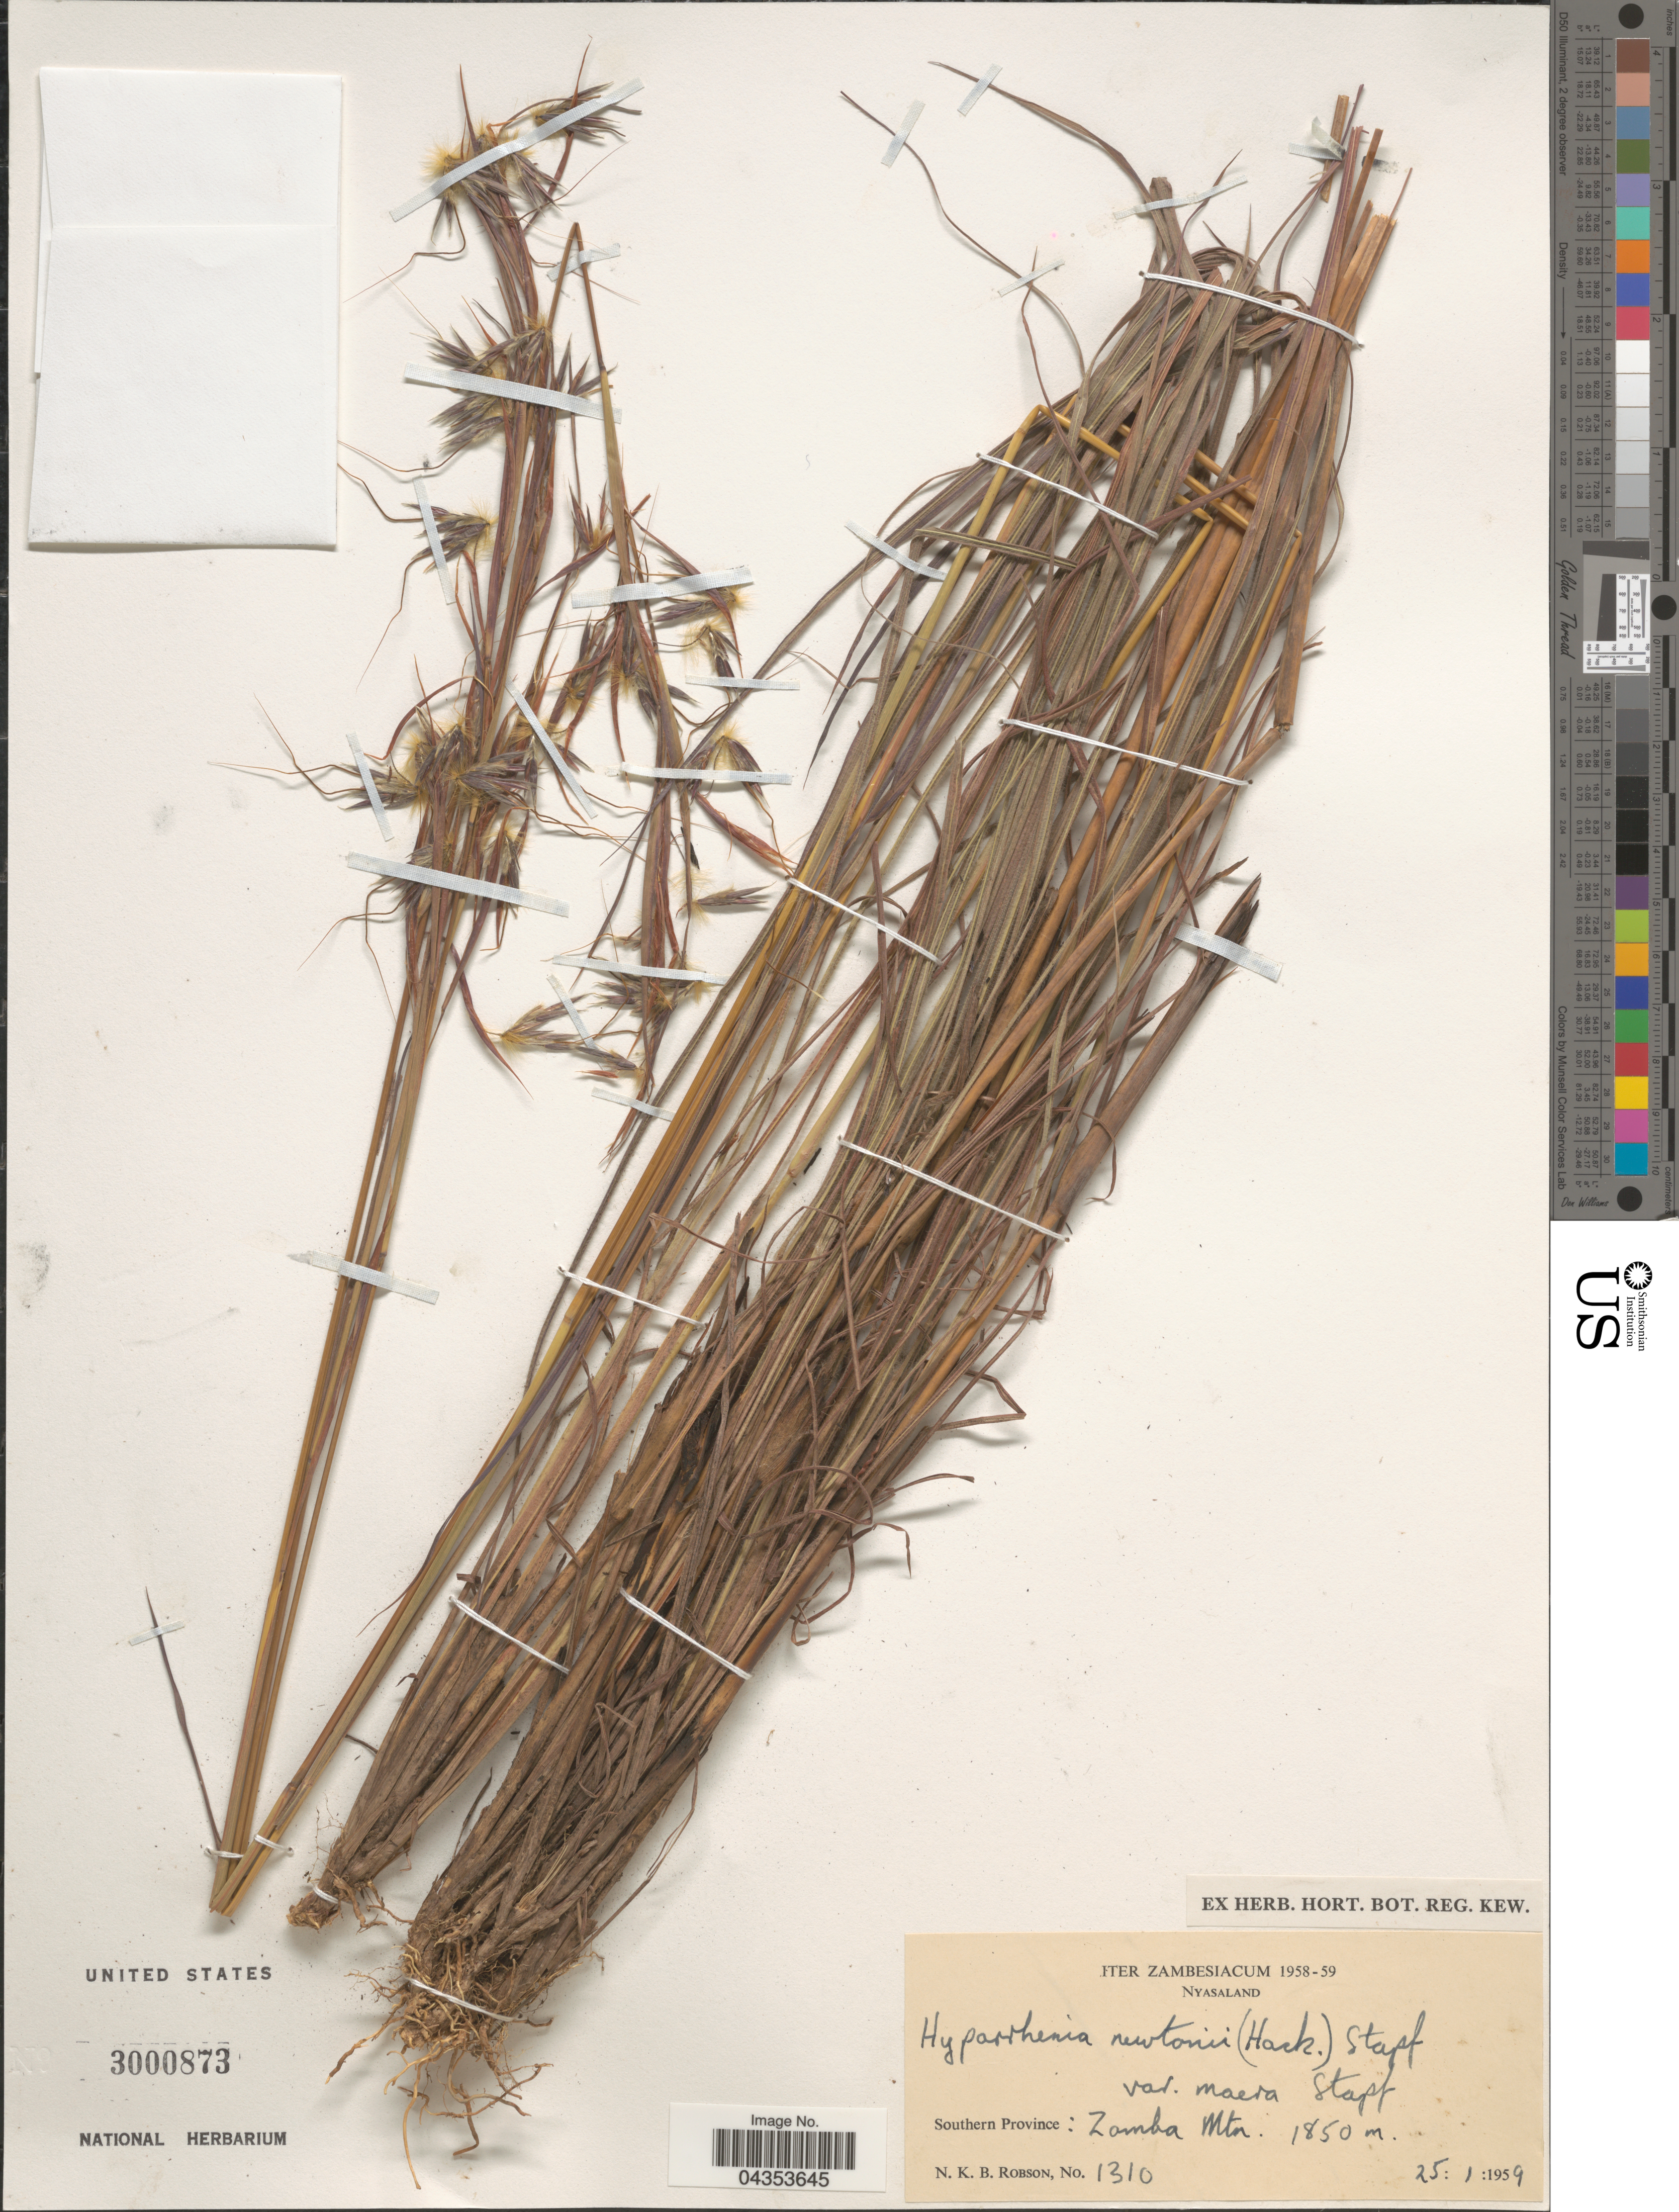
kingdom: Plantae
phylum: Tracheophyta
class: Liliopsida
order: Poales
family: Poaceae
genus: Hyparrhenia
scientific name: Hyparrhenia newtonii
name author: (Hack.) Staf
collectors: N. Robson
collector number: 1310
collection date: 1959-01-25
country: Malawi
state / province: Southern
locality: Iter Zambesiacum 1958-59. Nyasaland. Southern Province: Zomba Mtn.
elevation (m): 1850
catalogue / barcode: US 3000873